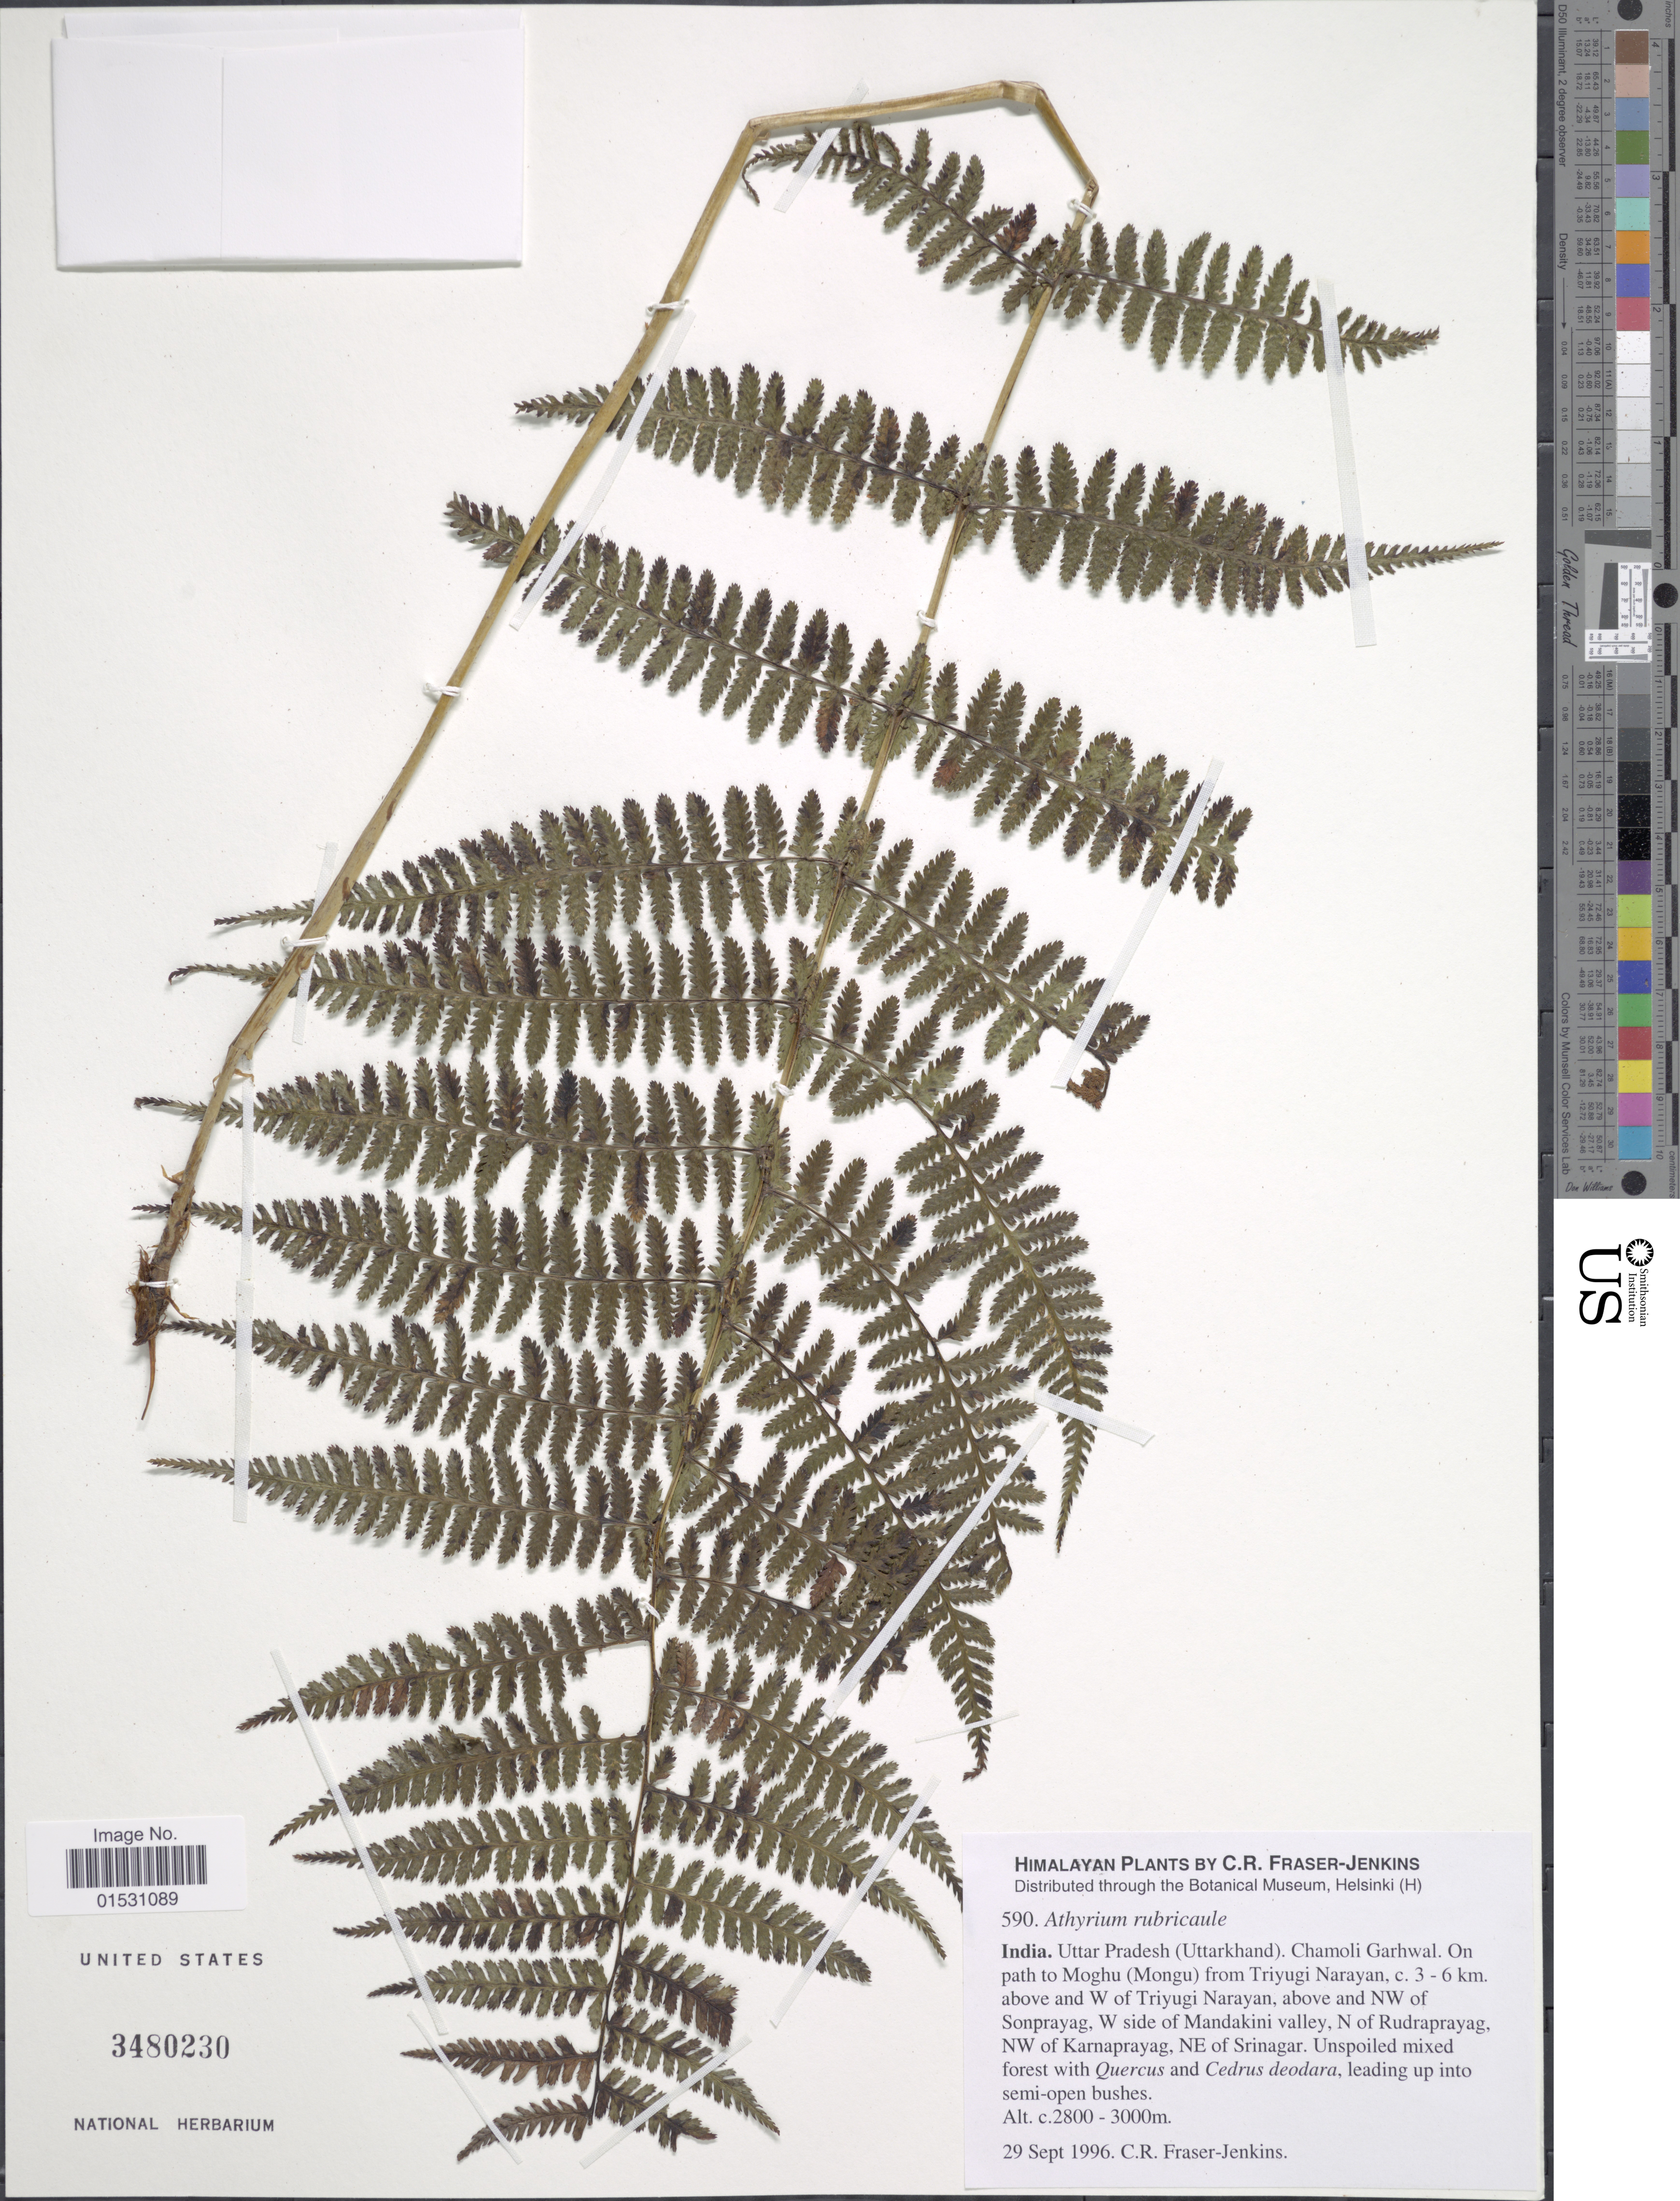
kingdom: Plantae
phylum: Tracheophyta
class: Polypodiopsida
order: Polypodiales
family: Athyriaceae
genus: Athyrium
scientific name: Athyrium rubricaule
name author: (Edgew. ex C.B. Clarke) Bir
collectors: C. R. Fraser-Jenkins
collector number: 590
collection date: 1996-09-29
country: India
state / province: Uttar Pradesh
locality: Himalayan, Uttar Pradesh (Uttarkhand). Chamoli Garhwal. On path to Moghu (Mongu) from Triyugi Narayan, c. 3-6 km. above and W of Triyugi Narayan, above and NW of Sonprayag, W side of Mandakini valley, N of Rudraprayag, NW of Karnaprayag, NE of Srinagar.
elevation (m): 2800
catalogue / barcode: US 3480230